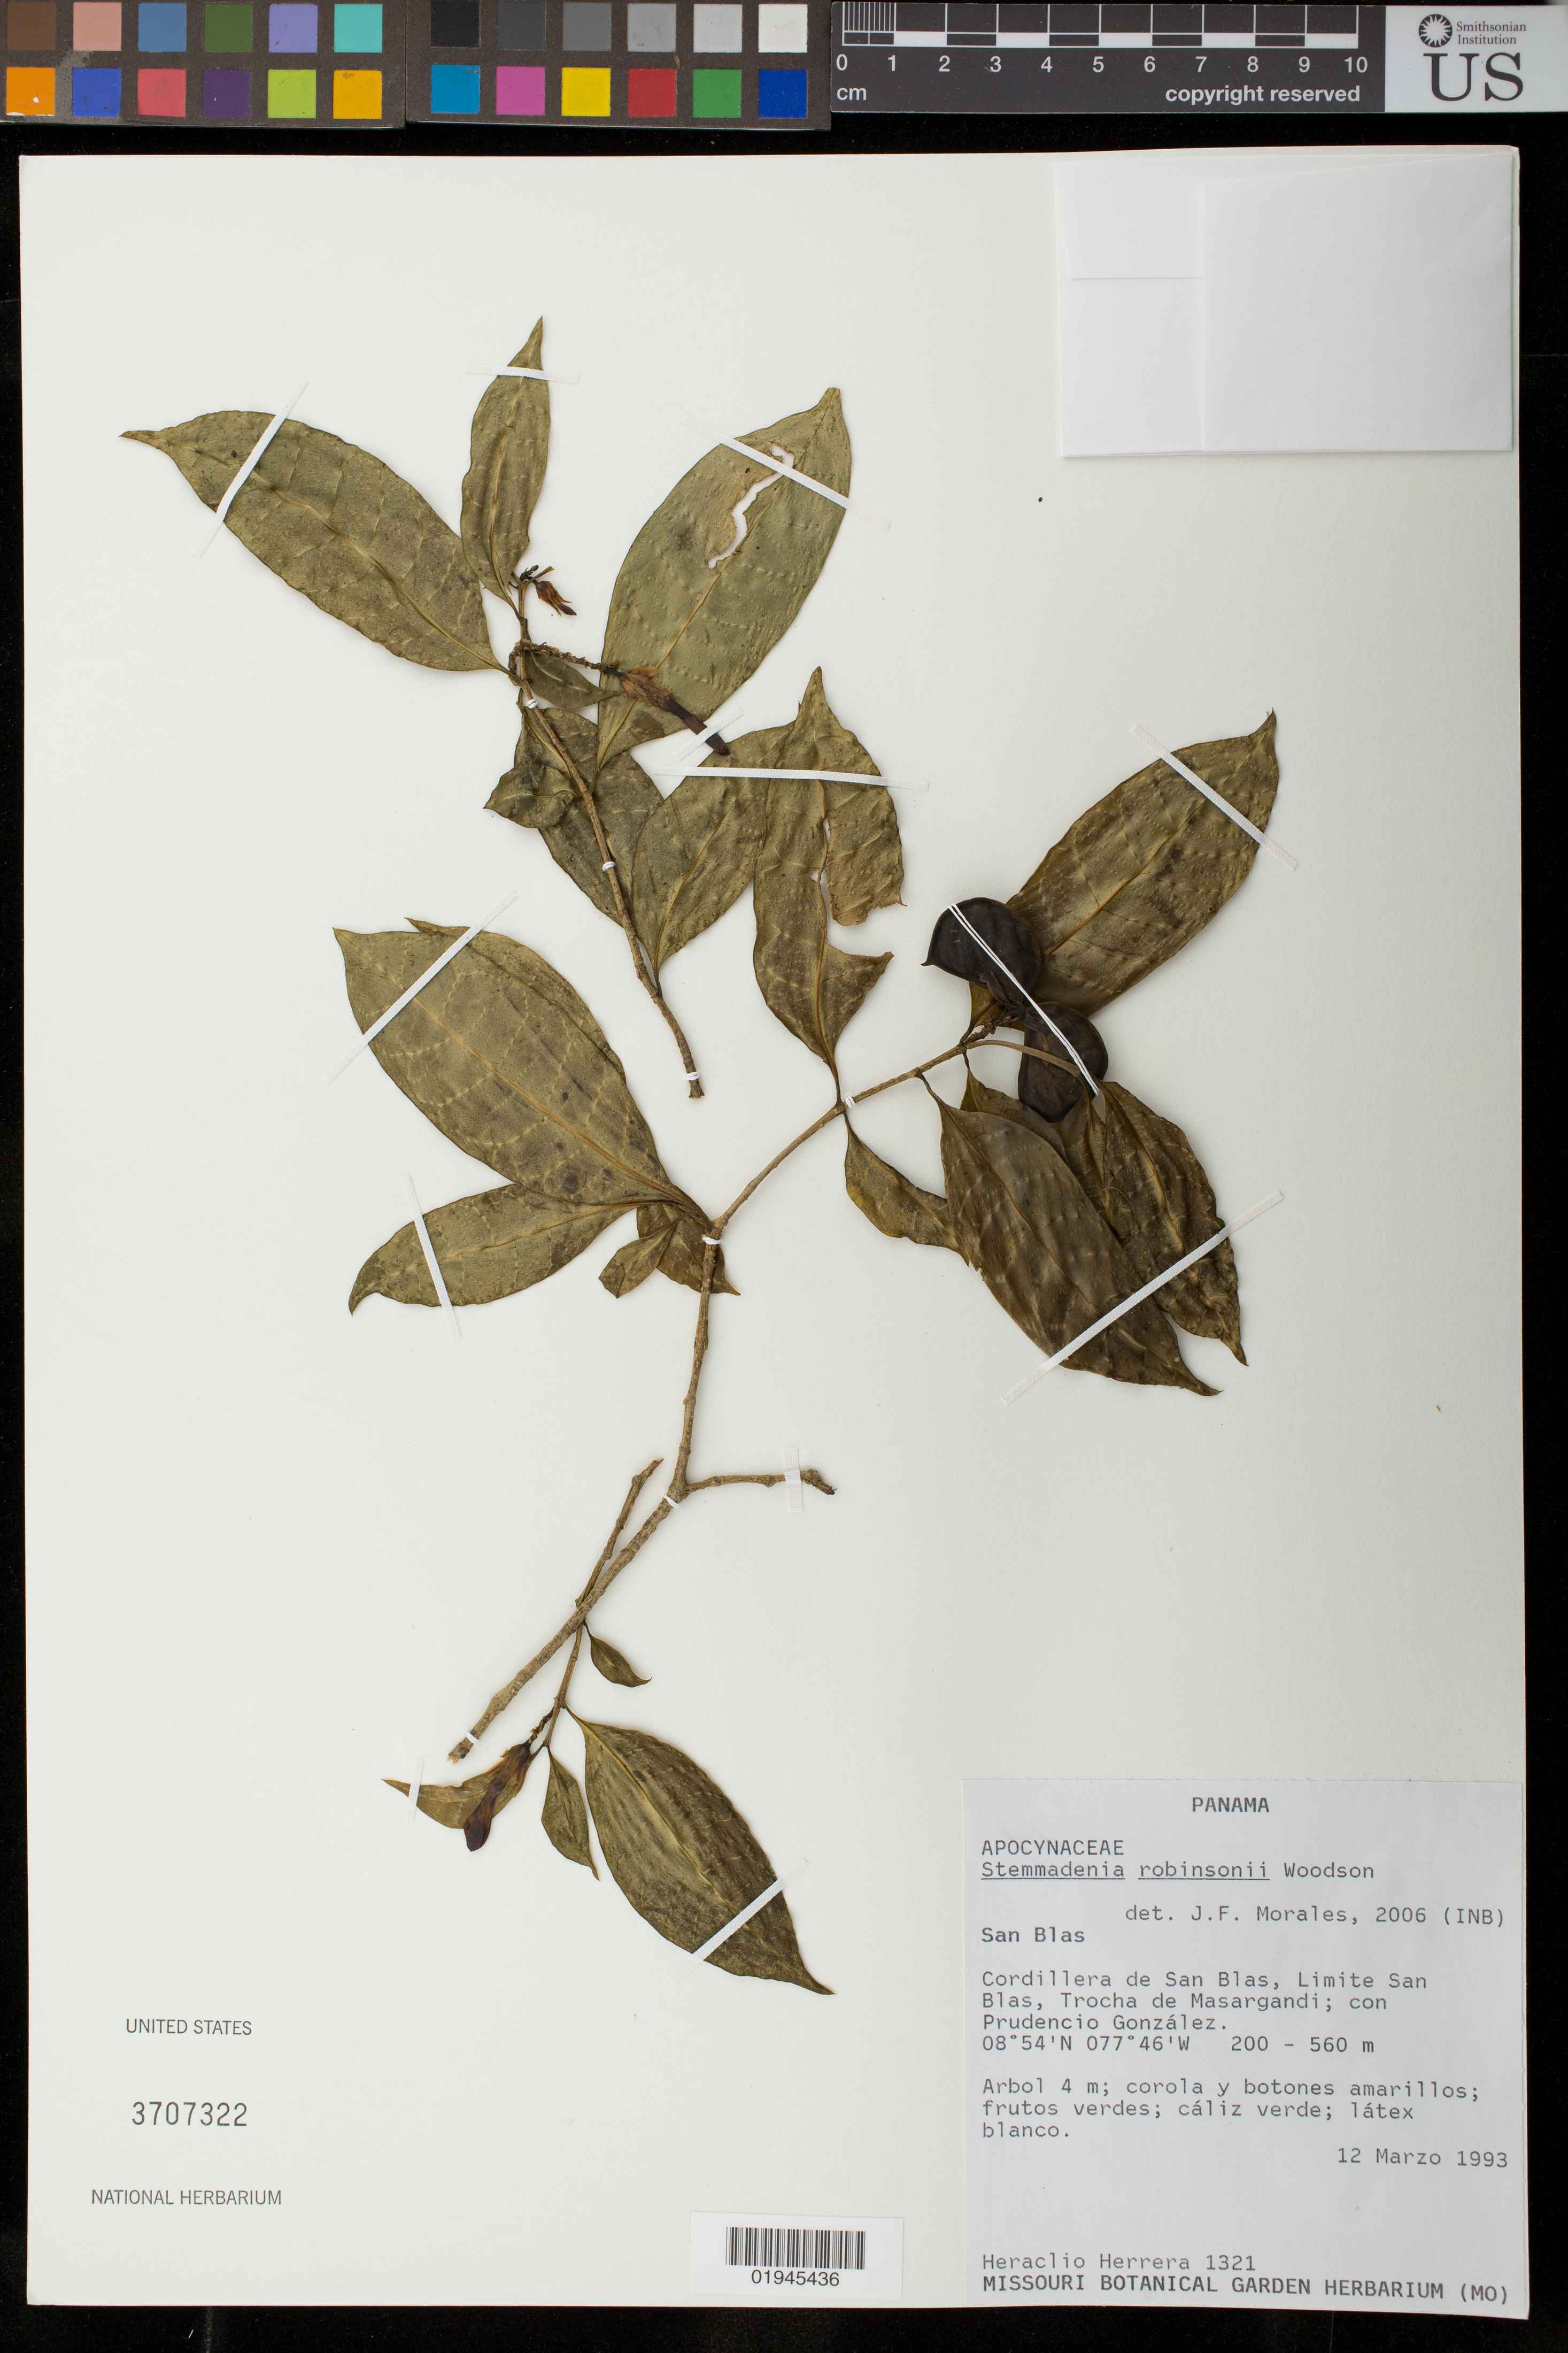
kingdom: Plantae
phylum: Tracheophyta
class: Magnoliopsida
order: Gentianales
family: Apocynaceae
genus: Stemmadenia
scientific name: Stemmadenia robinsonii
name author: Woodson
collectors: H. Herrera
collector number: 1321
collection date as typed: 12 Mar 1993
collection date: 1993-03-12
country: Panama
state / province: Kuna Yala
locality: Cordillera de San Blas, limite San Blas, Trocha de Masargandi, con Prudencio Gonzalez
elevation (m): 200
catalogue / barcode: US 3707322